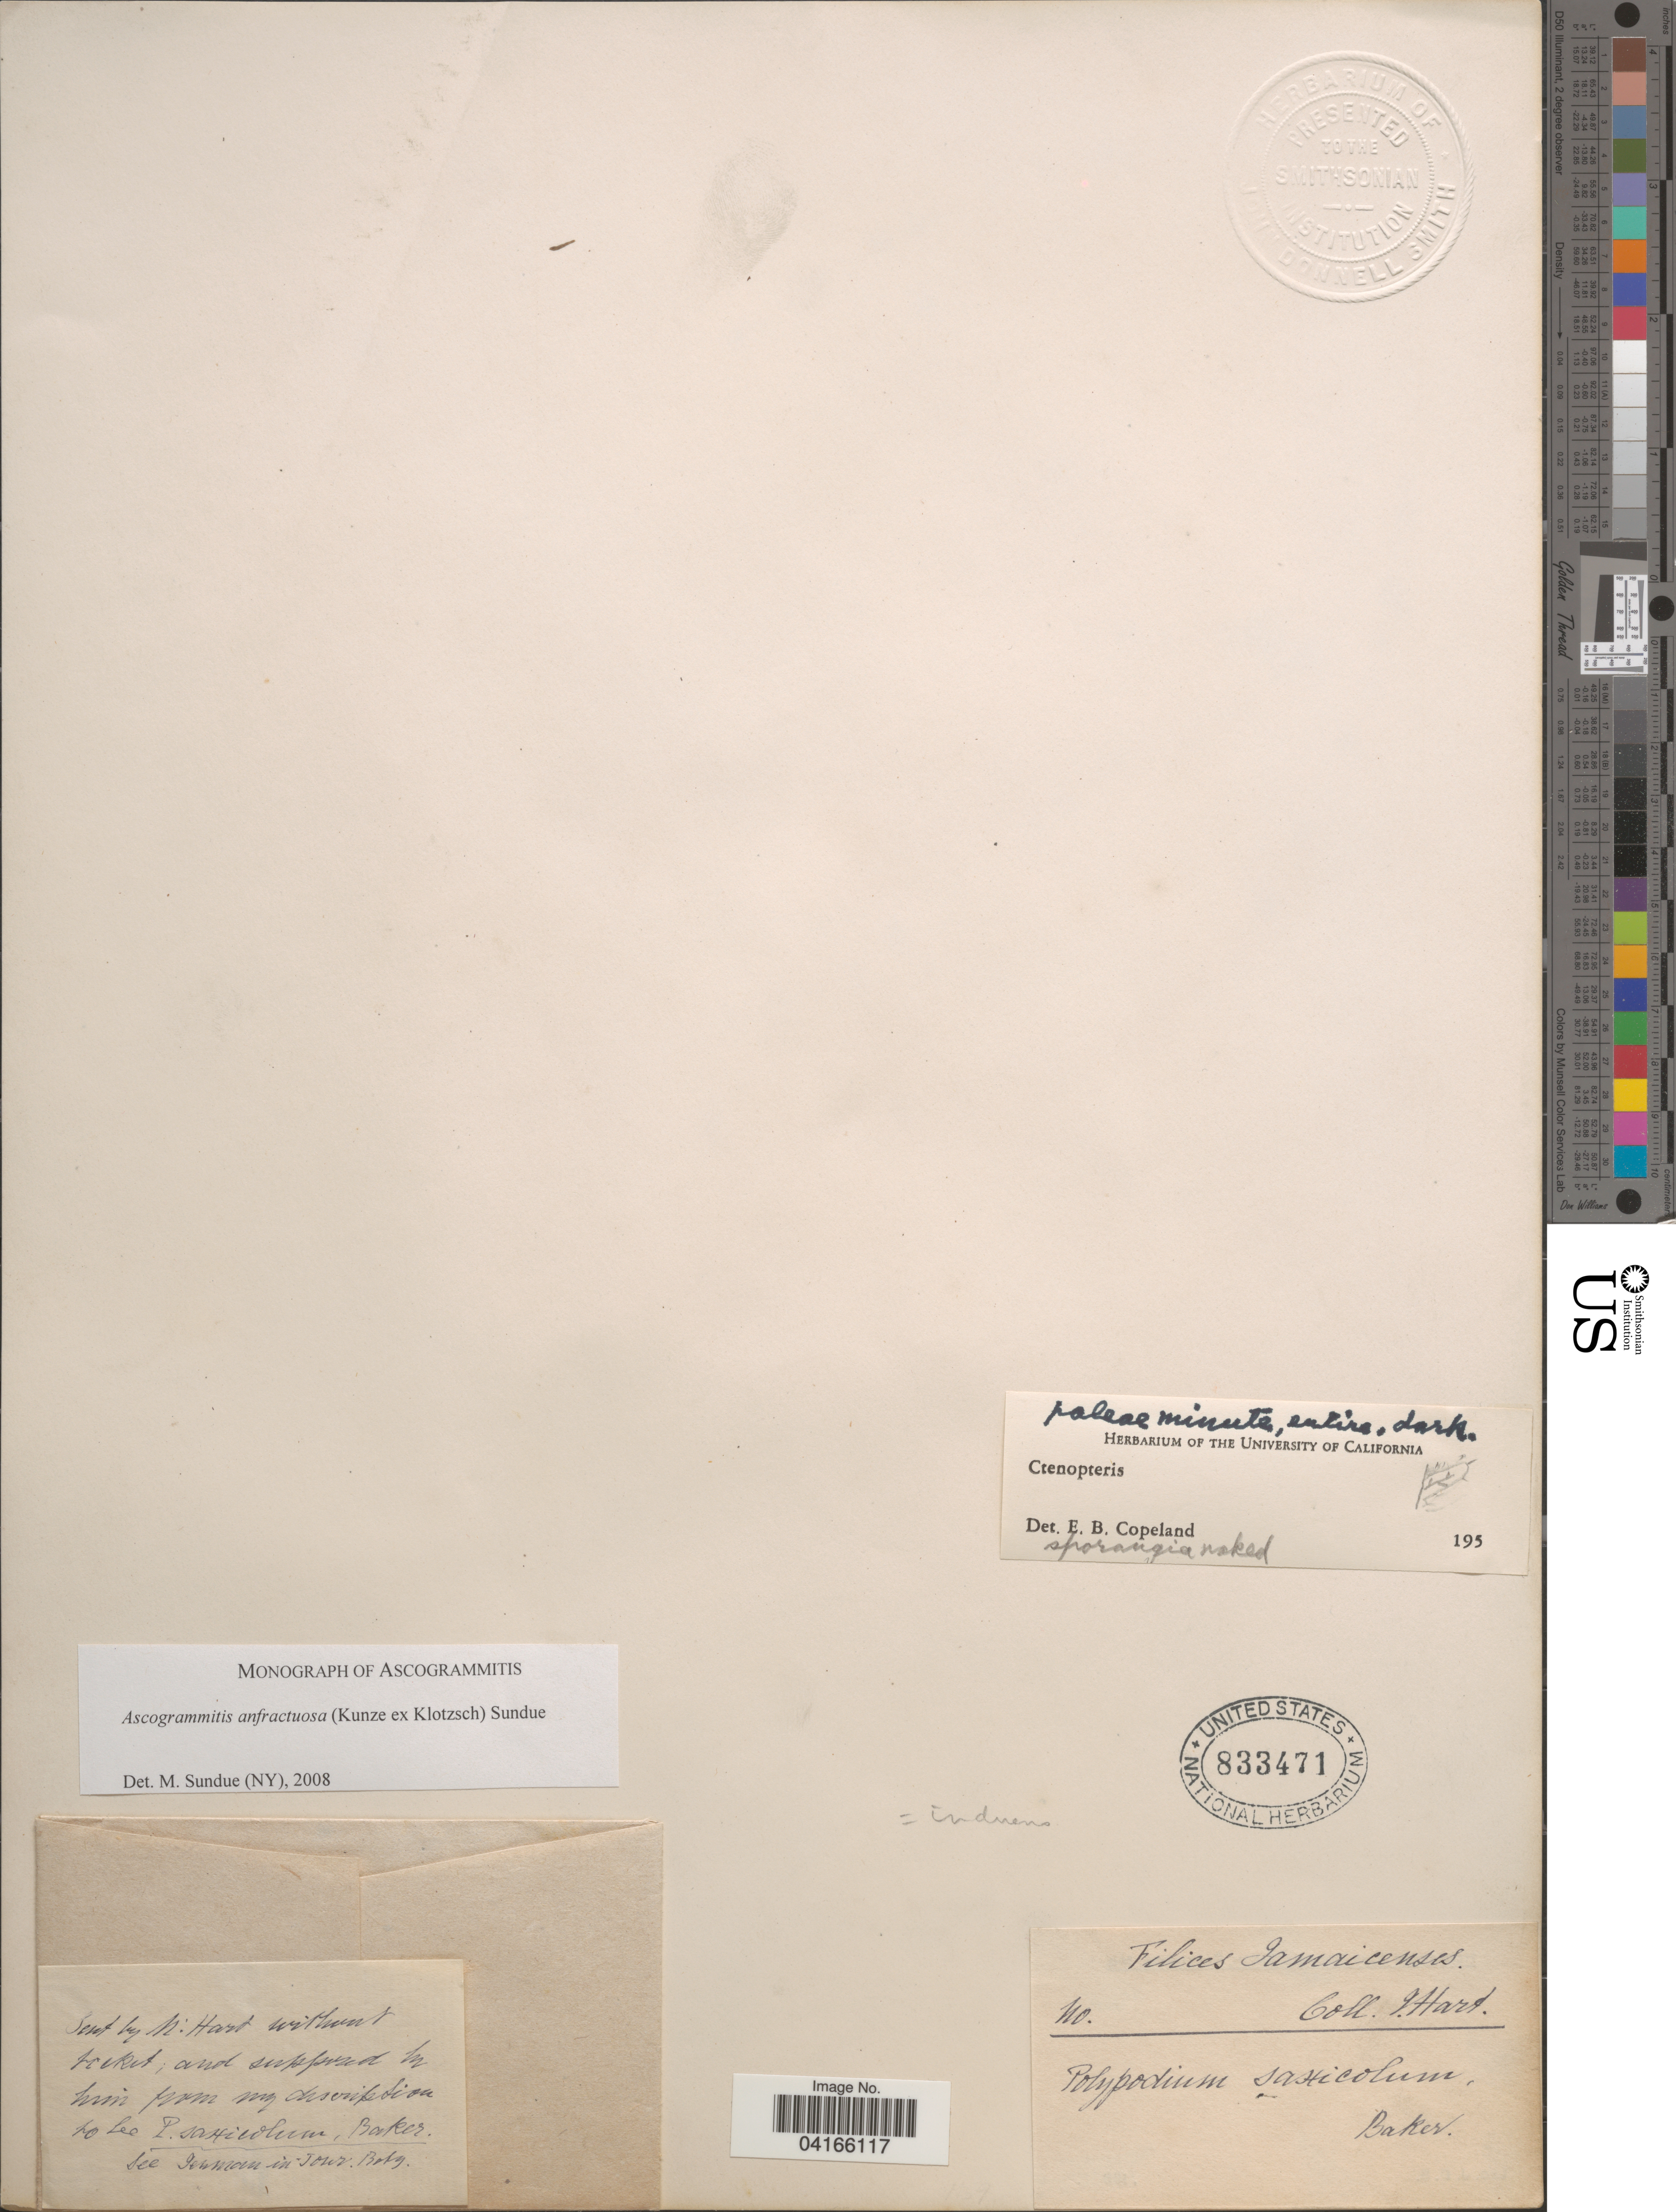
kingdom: Plantae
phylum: Tracheophyta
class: Polypodiopsida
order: Polypodiales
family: Polypodiaceae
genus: Ascogrammitis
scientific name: Ascogrammitis anfractuosa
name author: (Kunze ex Klotzsch) Sundue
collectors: G. Hart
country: Jamaica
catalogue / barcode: US 833471